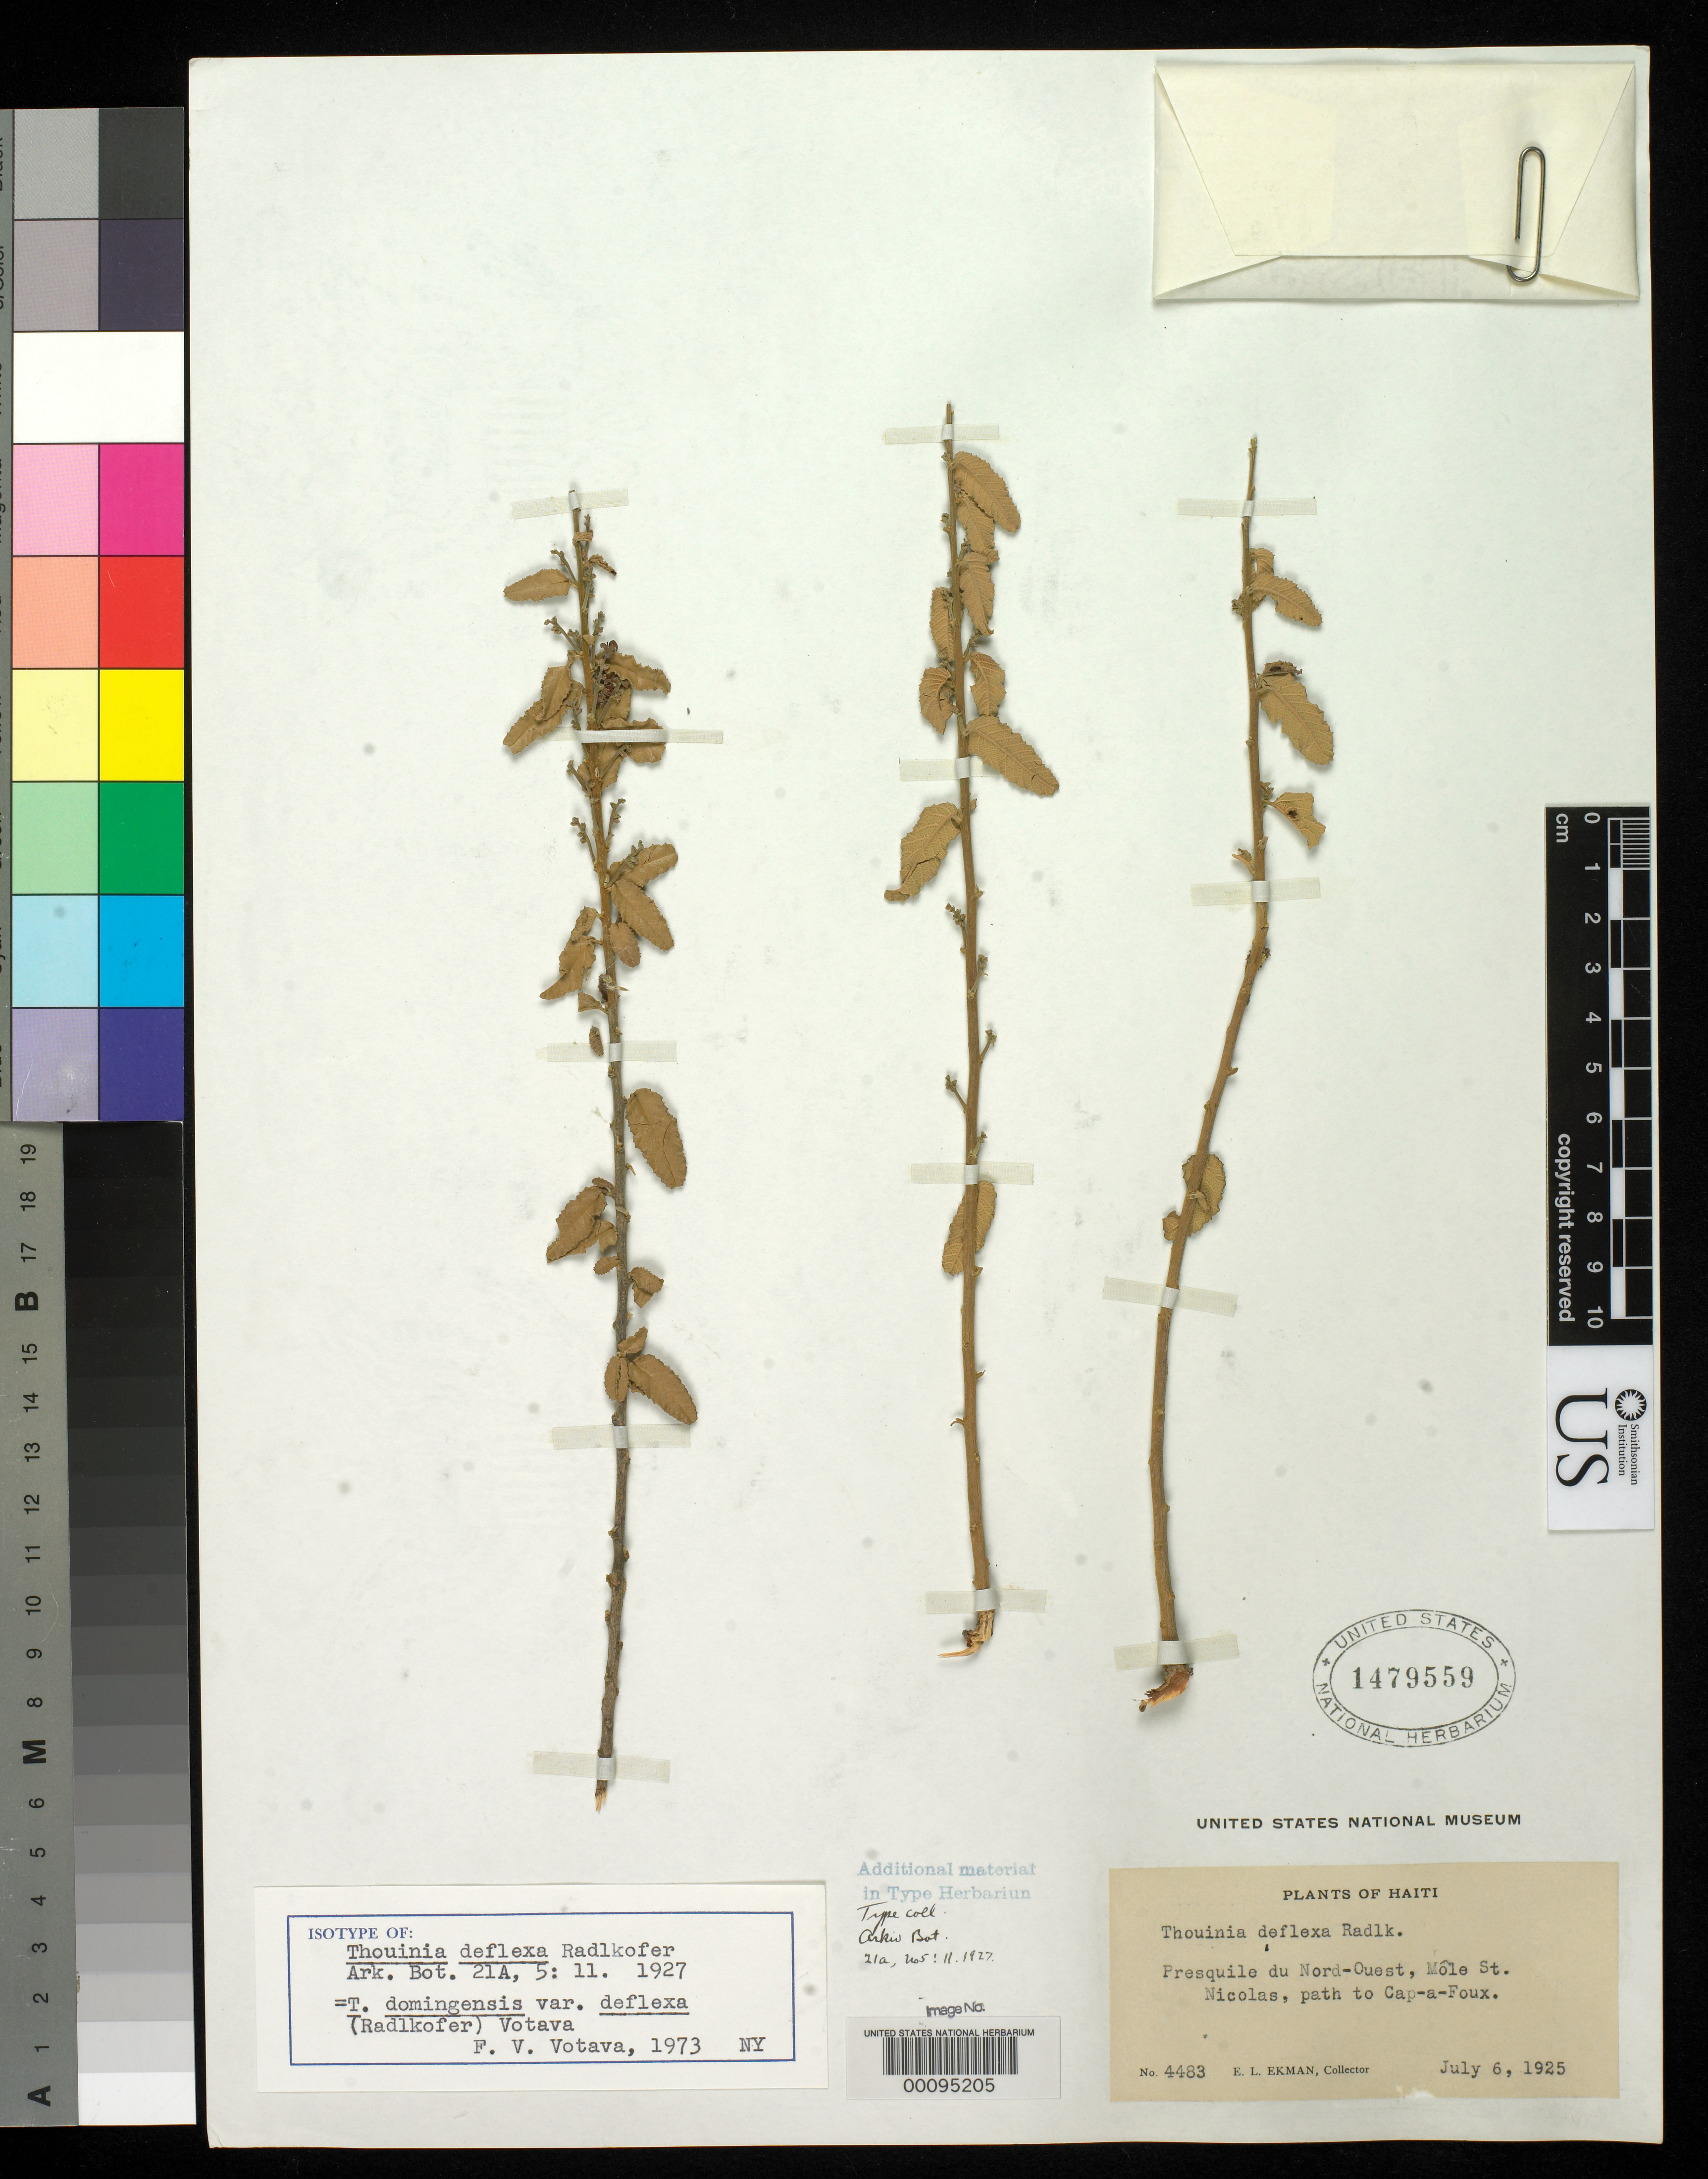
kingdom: Plantae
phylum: Tracheophyta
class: Magnoliopsida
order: Sapindales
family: Sapindaceae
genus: Thouinia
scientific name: Thouinia deflexa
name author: Radlk. ex Urb.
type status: Isotype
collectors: E. L. Ekman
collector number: H 4483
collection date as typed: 06 Jul 1925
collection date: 1925-07-06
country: Haiti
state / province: Nord-Ouest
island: Hispaniola Island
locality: Mole St. Nicholas, path to Cap-a-foux.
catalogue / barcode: US 1479559